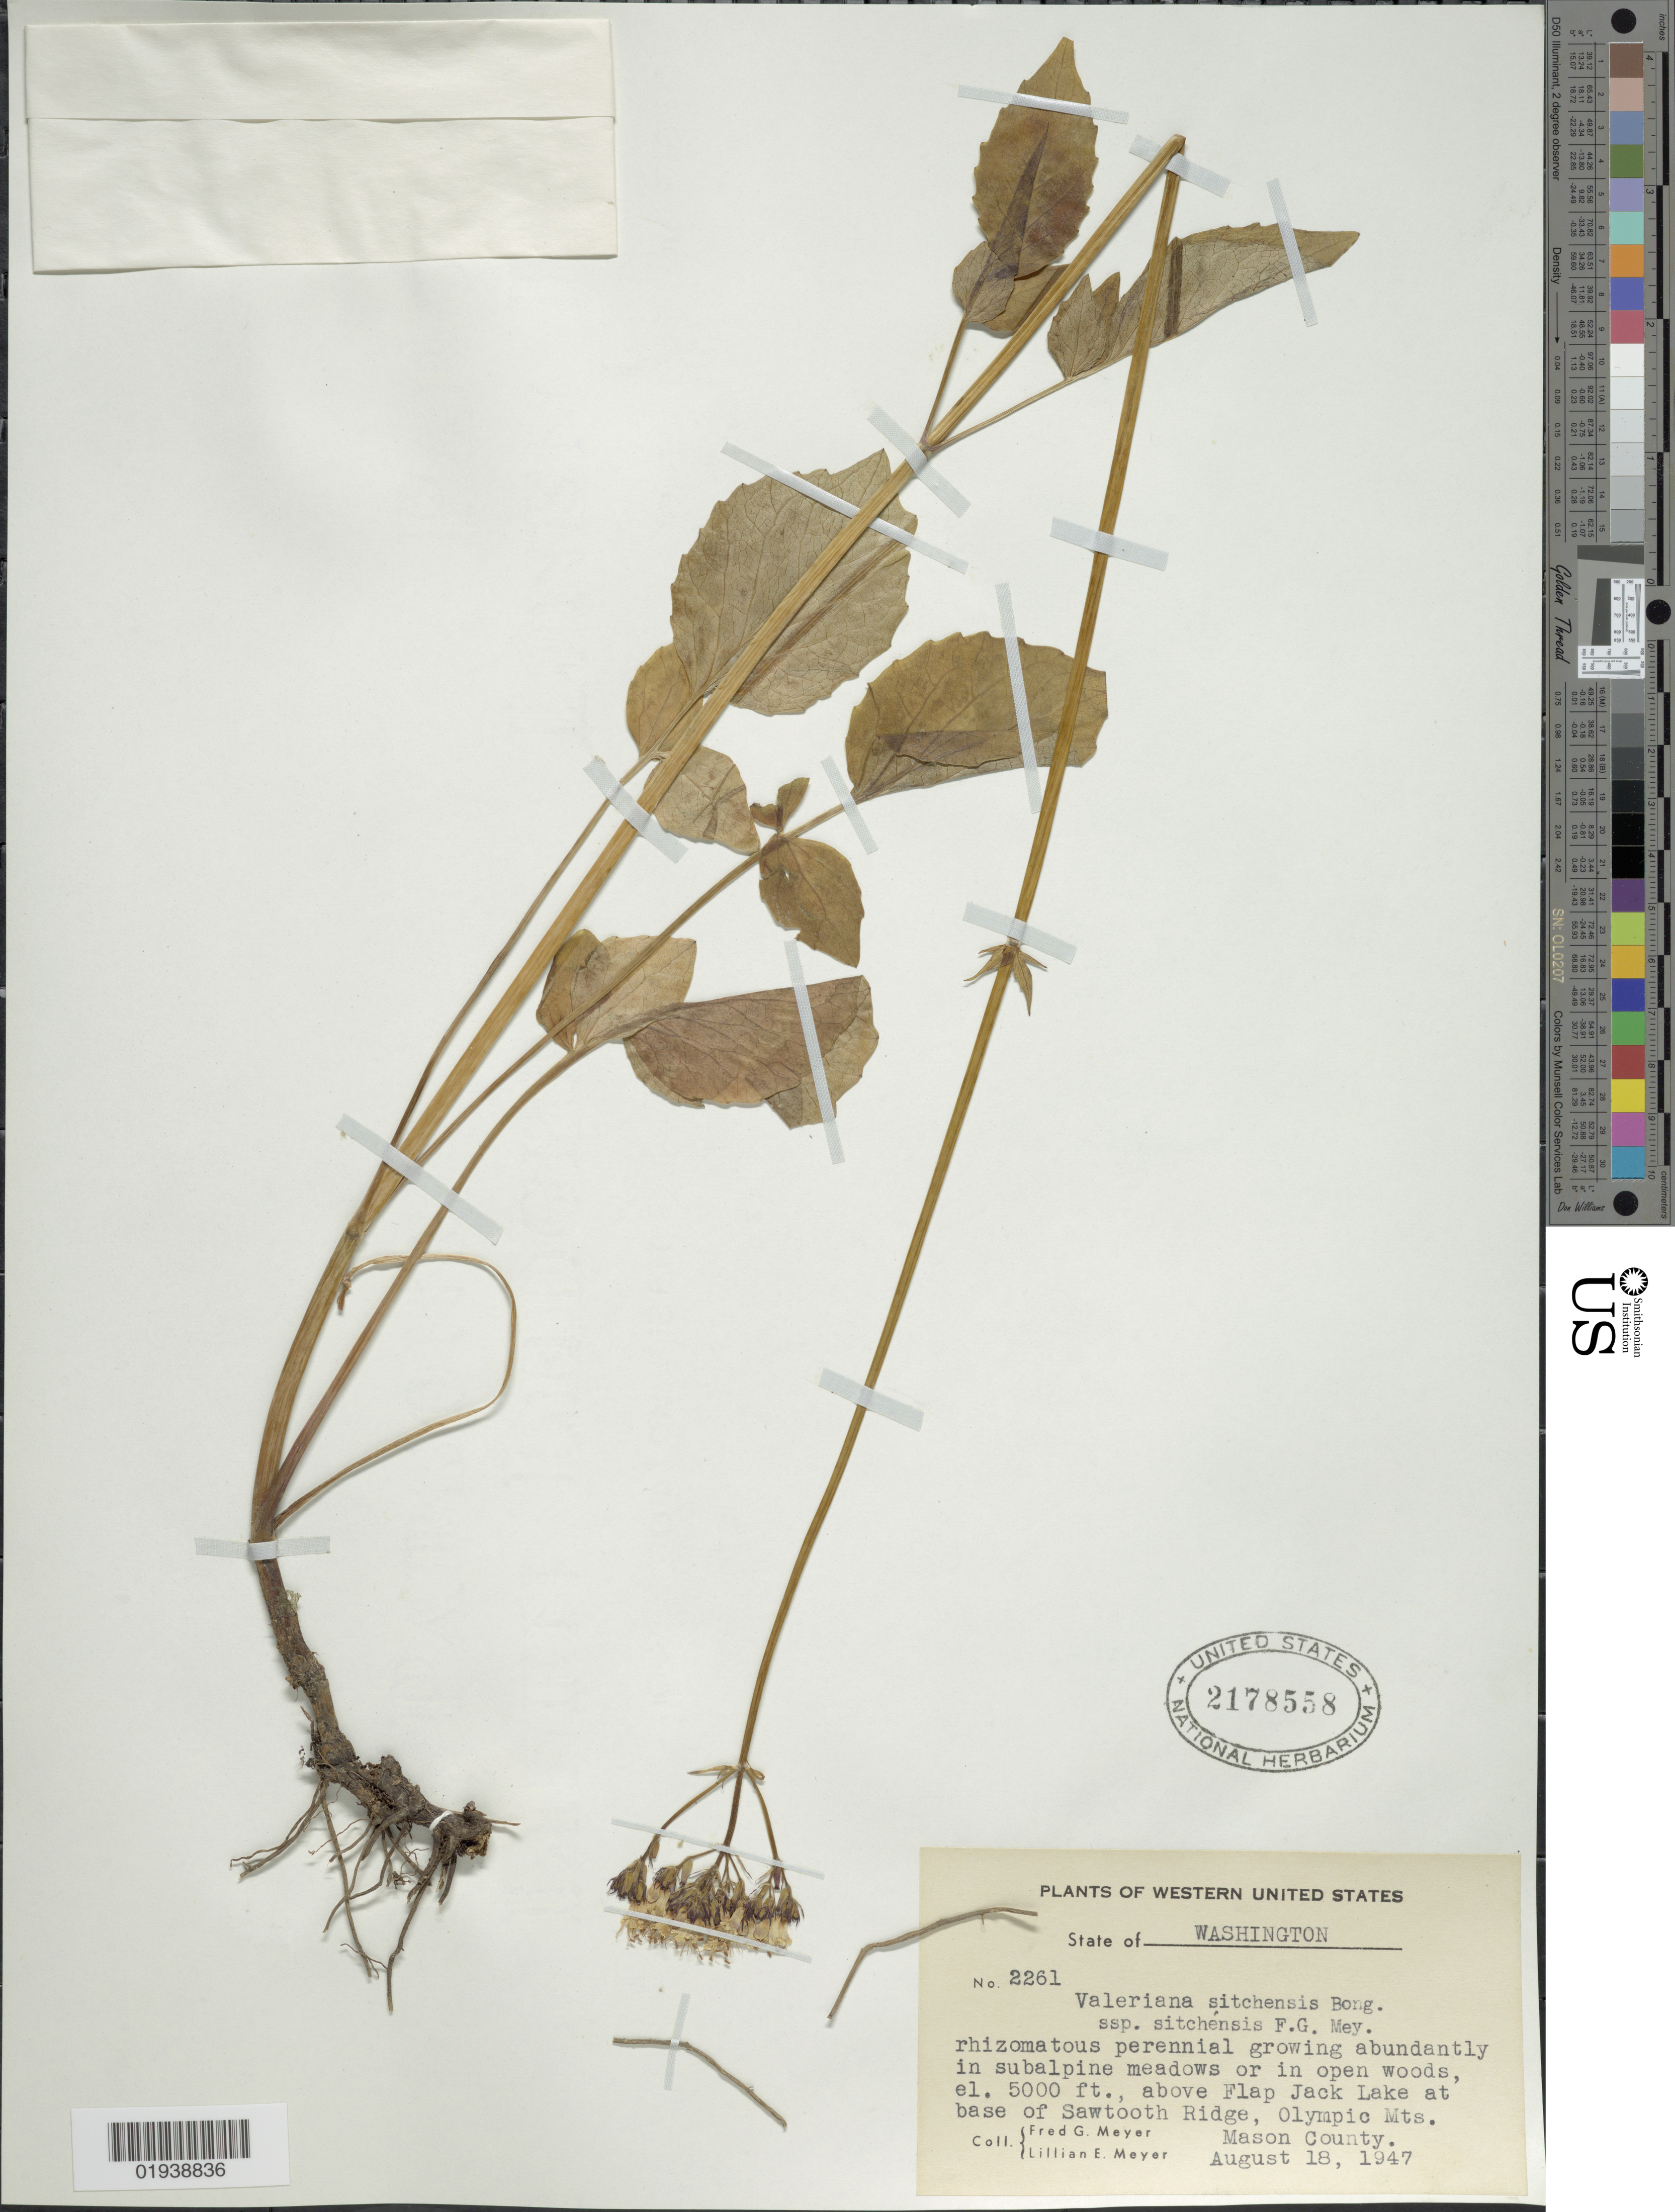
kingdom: Plantae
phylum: Tracheophyta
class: Magnoliopsida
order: Dipsacales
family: Caprifoliaceae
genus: Valeriana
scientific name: Valeriana sitchensis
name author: Bong.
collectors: F. G. Meyer & L. Meyer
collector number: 2261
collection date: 1947-08-18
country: United States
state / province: Washington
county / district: Mason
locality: Western United States. Above Flap Jack Lake at base of Sawtooth Ridge, Olympic Mts., Mason County.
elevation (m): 1524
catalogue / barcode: US 2178558